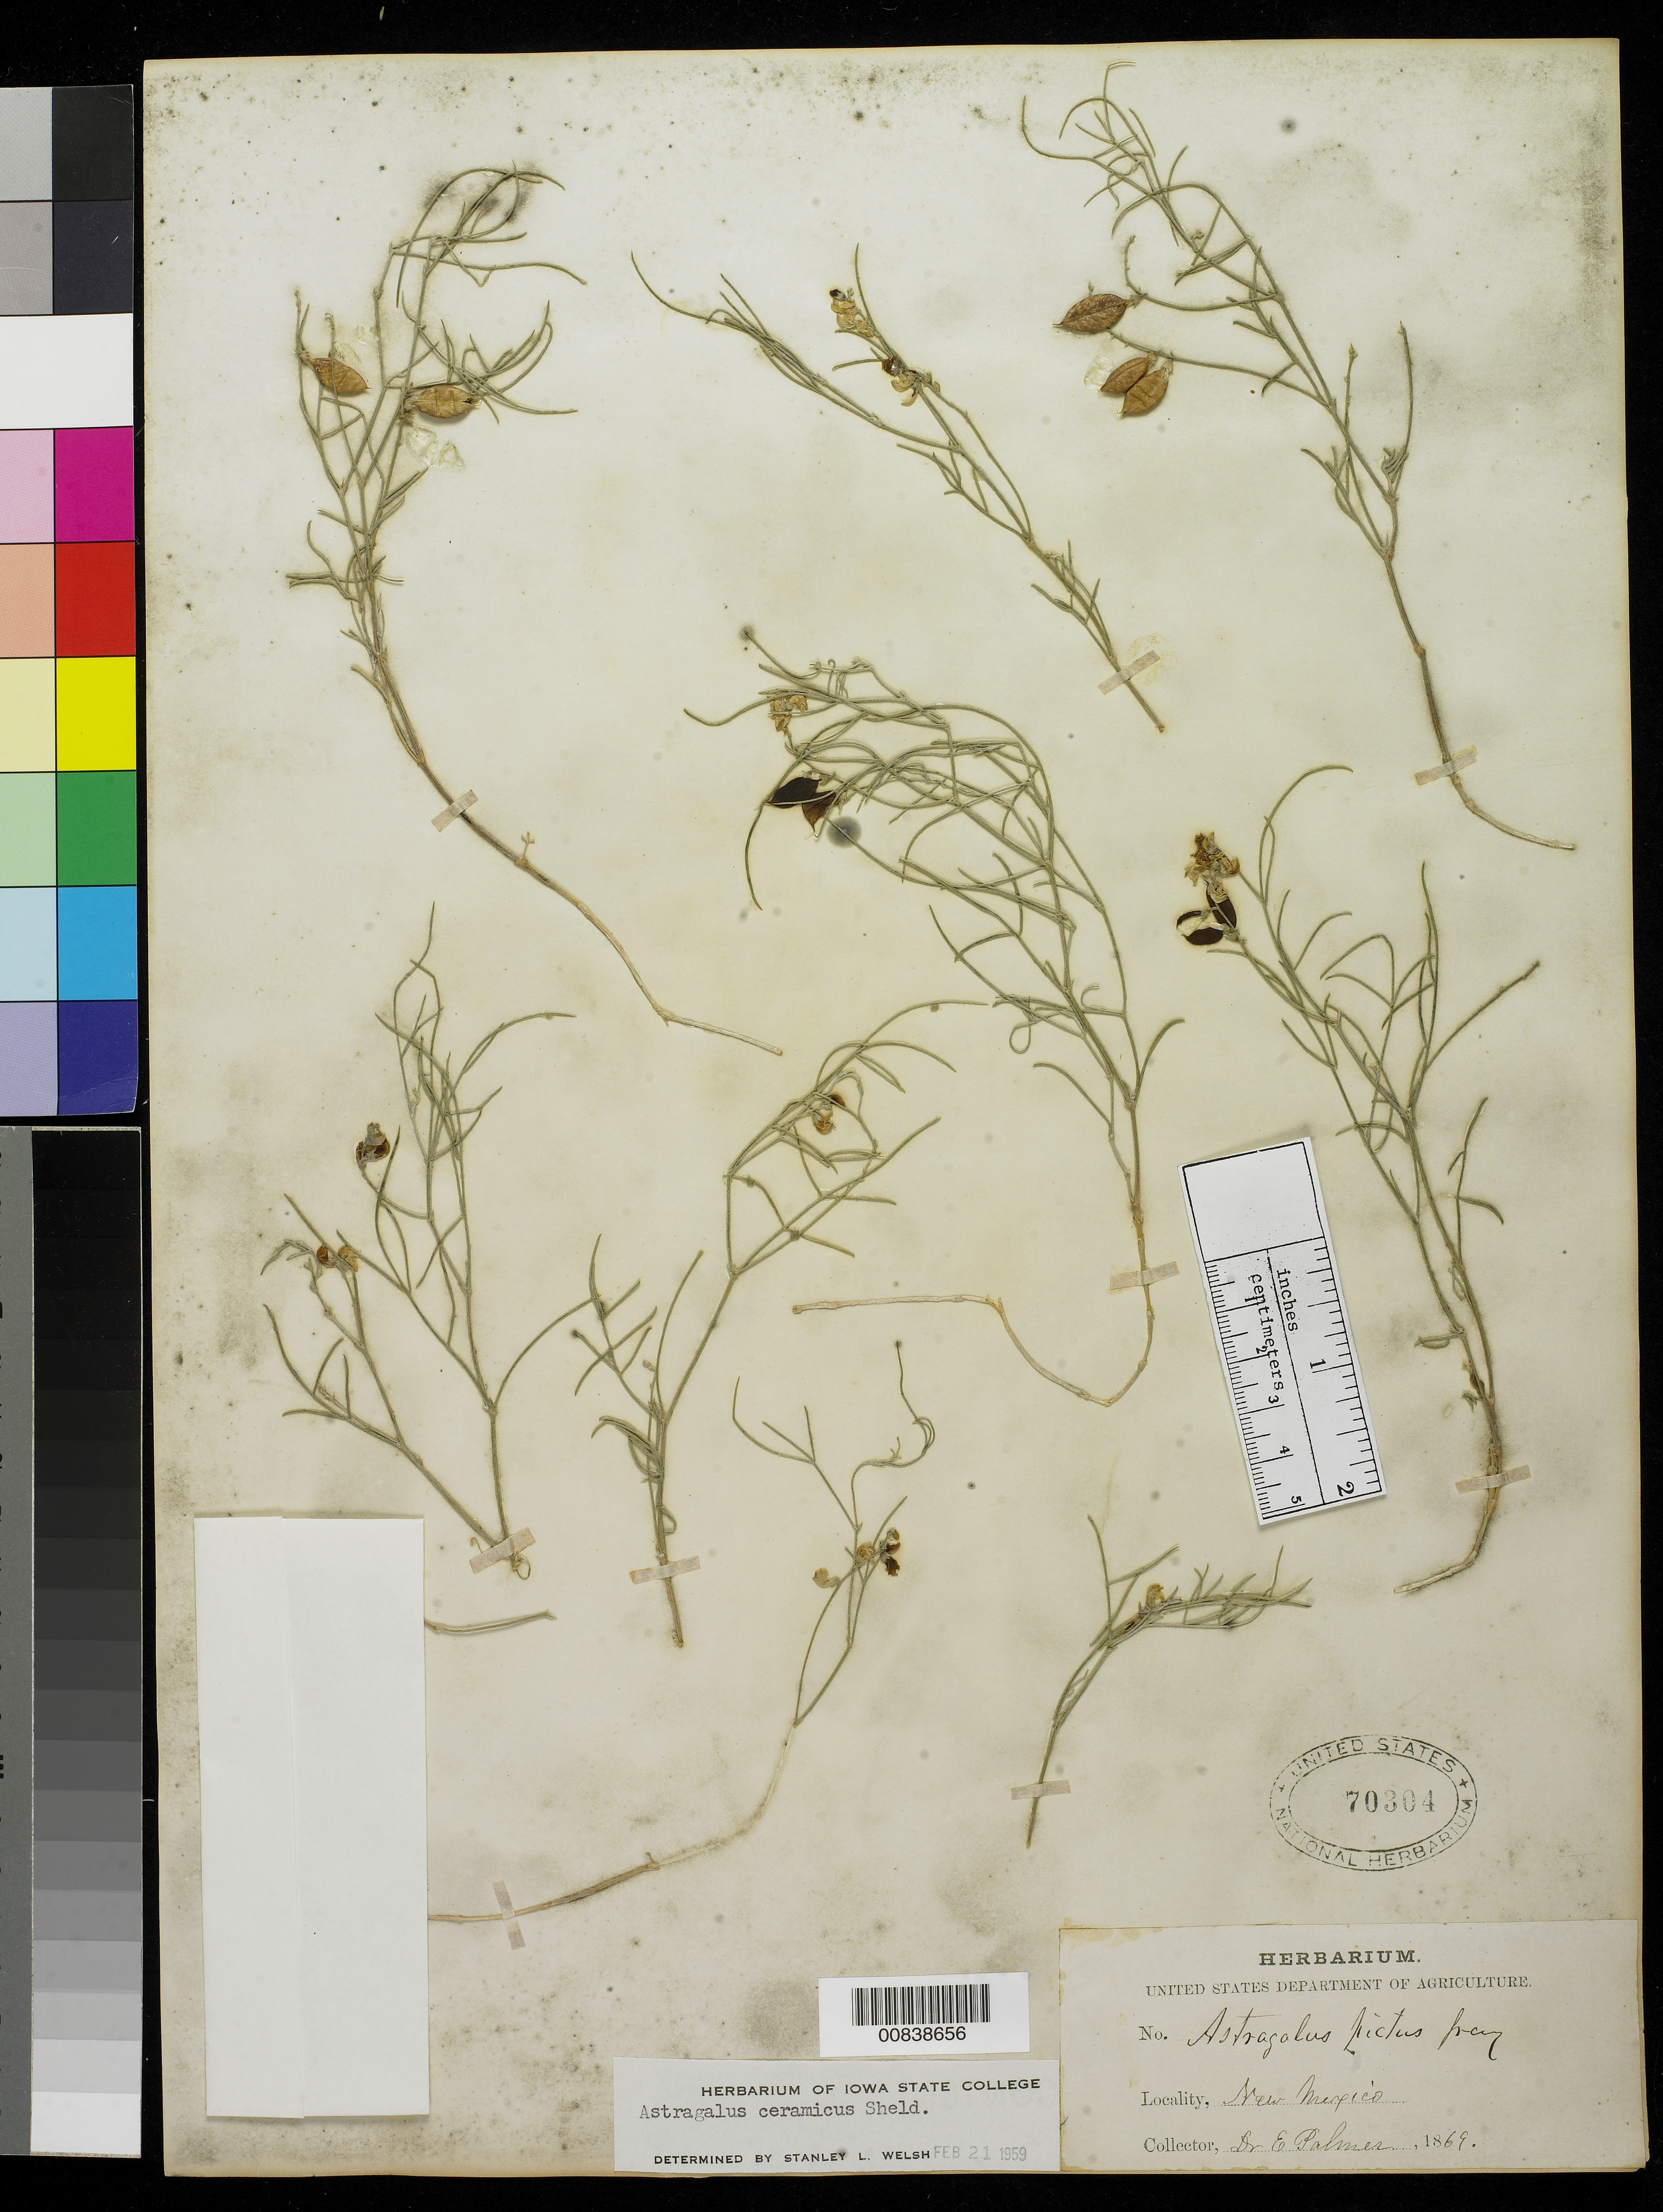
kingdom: Plantae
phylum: Tracheophyta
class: Magnoliopsida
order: Fabales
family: Fabaceae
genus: Astragalus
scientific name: Astragalus ceramicus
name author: E. Sheld.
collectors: E. Palmer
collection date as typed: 1869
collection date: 1869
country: United States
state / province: New Mexico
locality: New Mexico.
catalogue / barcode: US 70304